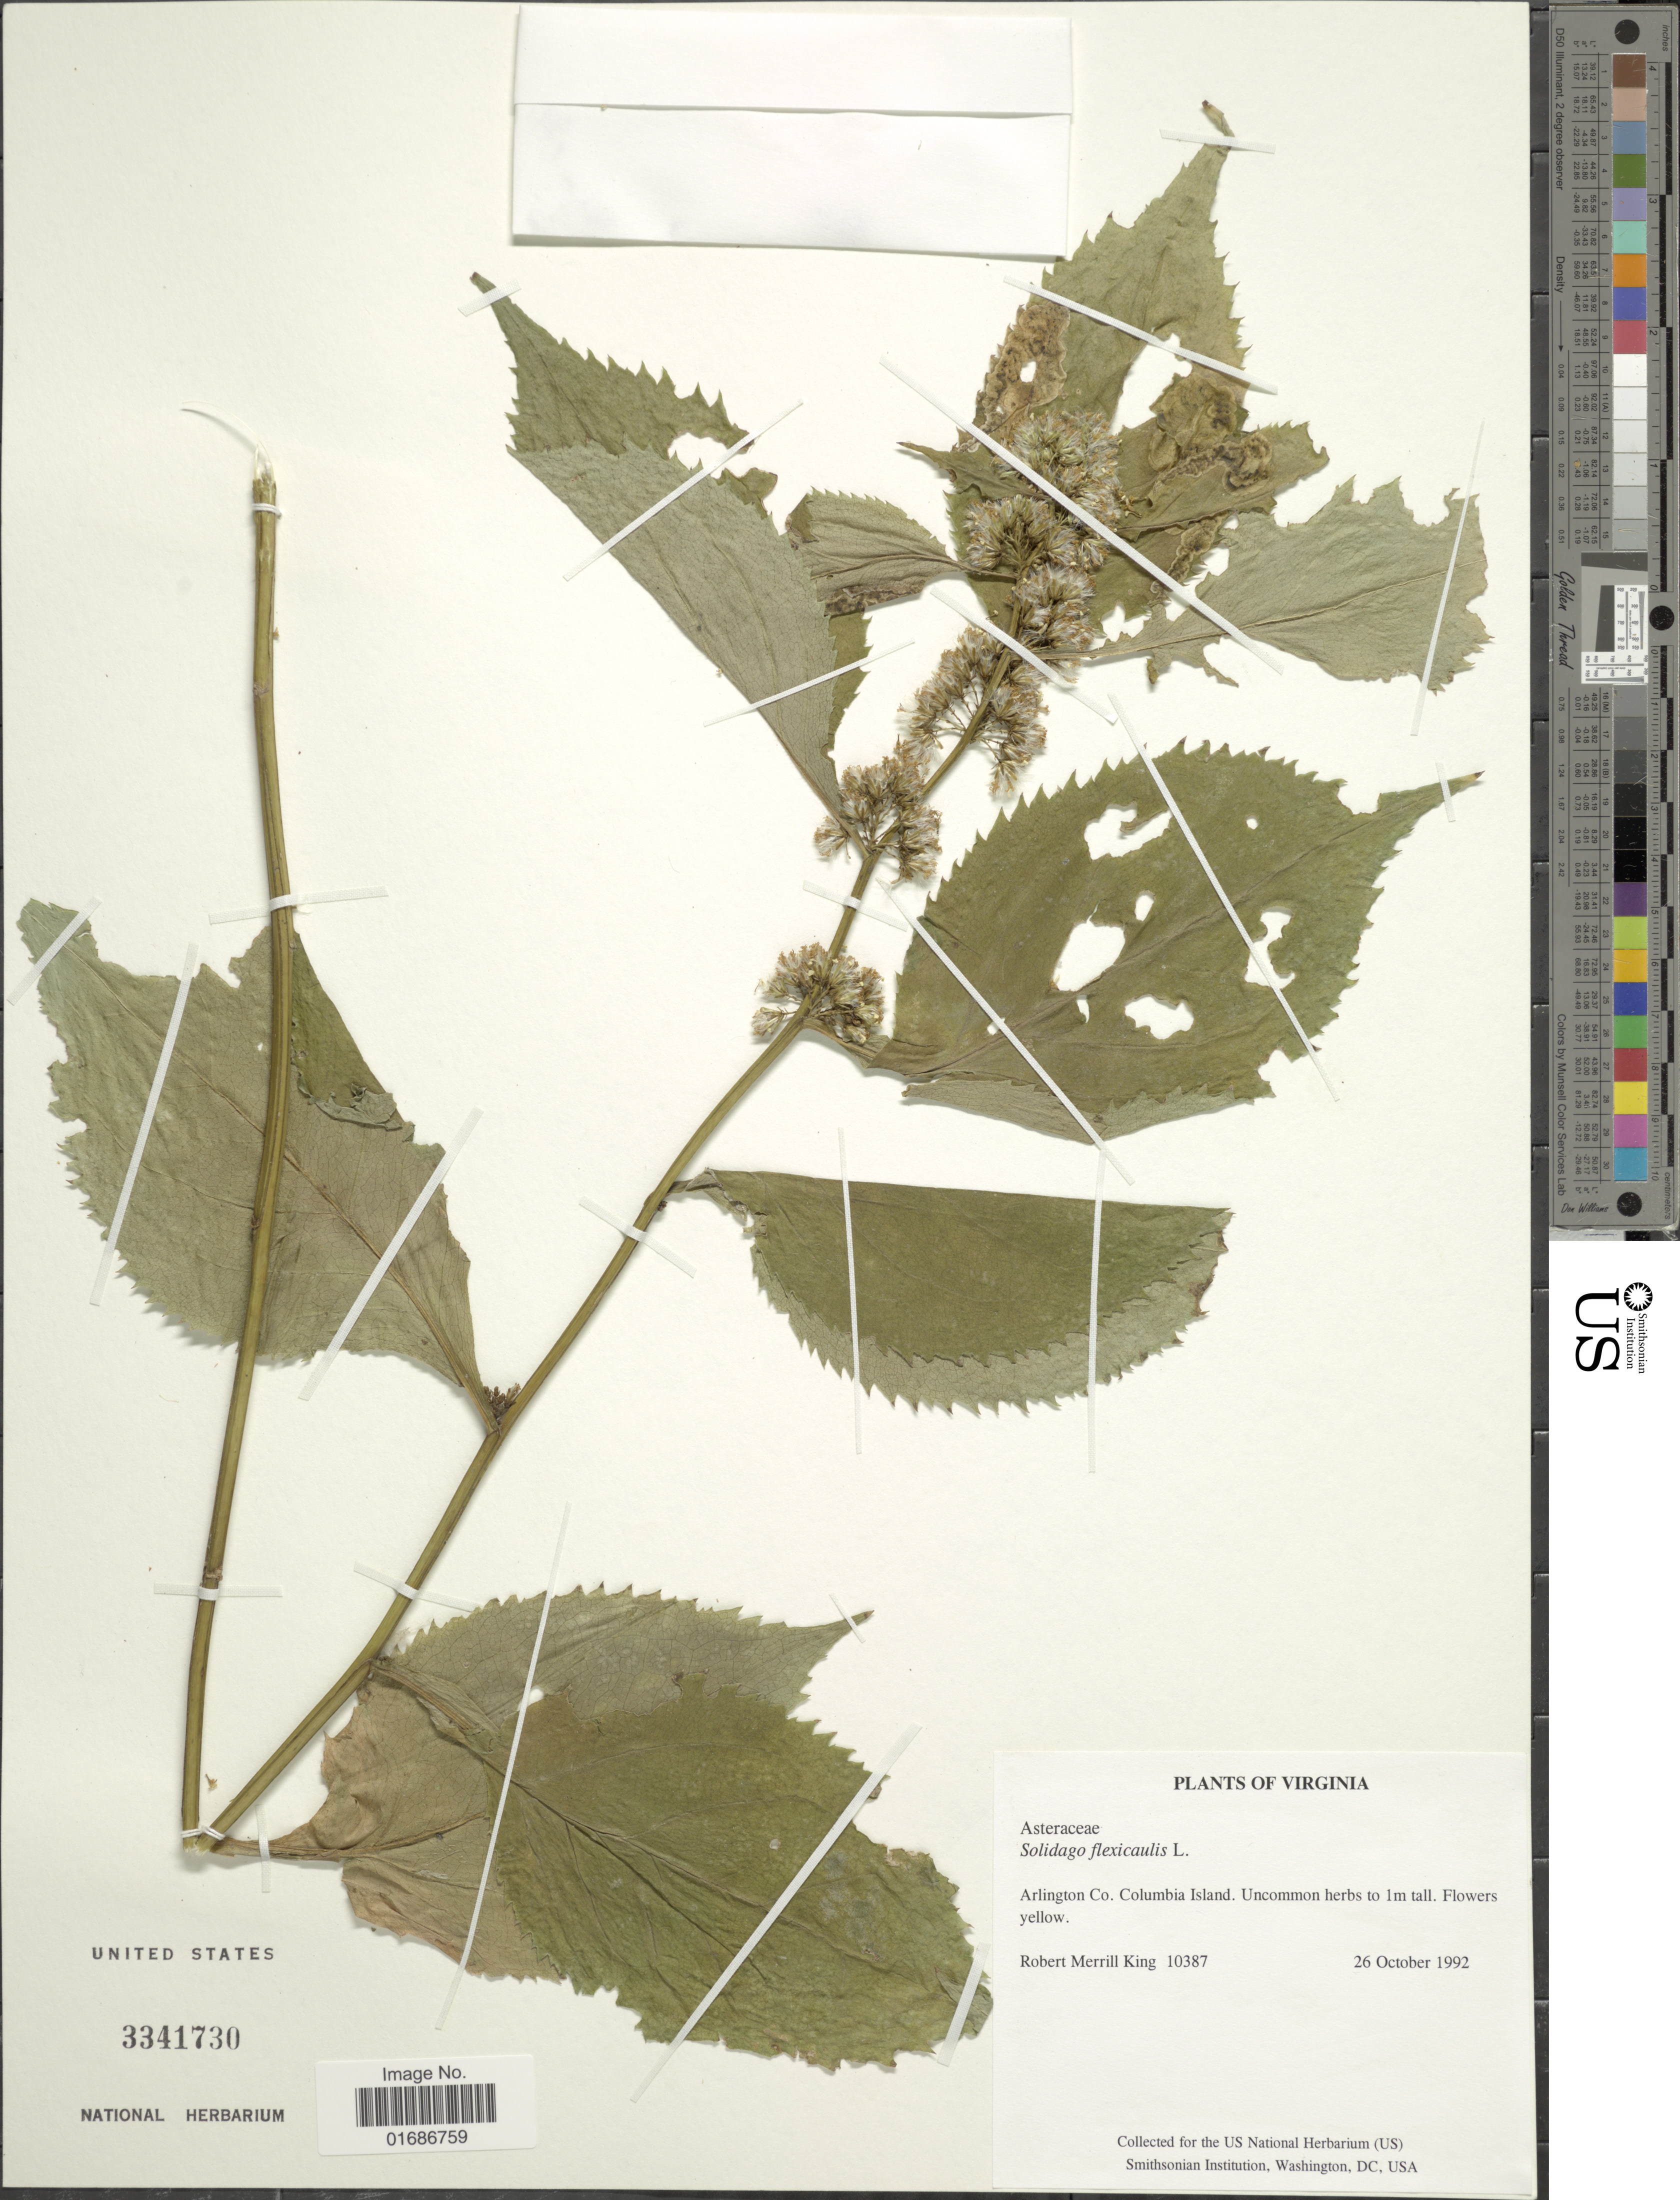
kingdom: Plantae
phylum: Tracheophyta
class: Magnoliopsida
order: Asterales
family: Asteraceae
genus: Solidago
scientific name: Solidago flexicaulis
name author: L.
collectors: R. M. King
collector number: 10387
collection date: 1992-10-26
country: United States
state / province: Virginia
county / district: Arlington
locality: Arlington Co. Columbia Island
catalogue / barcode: US 3341730